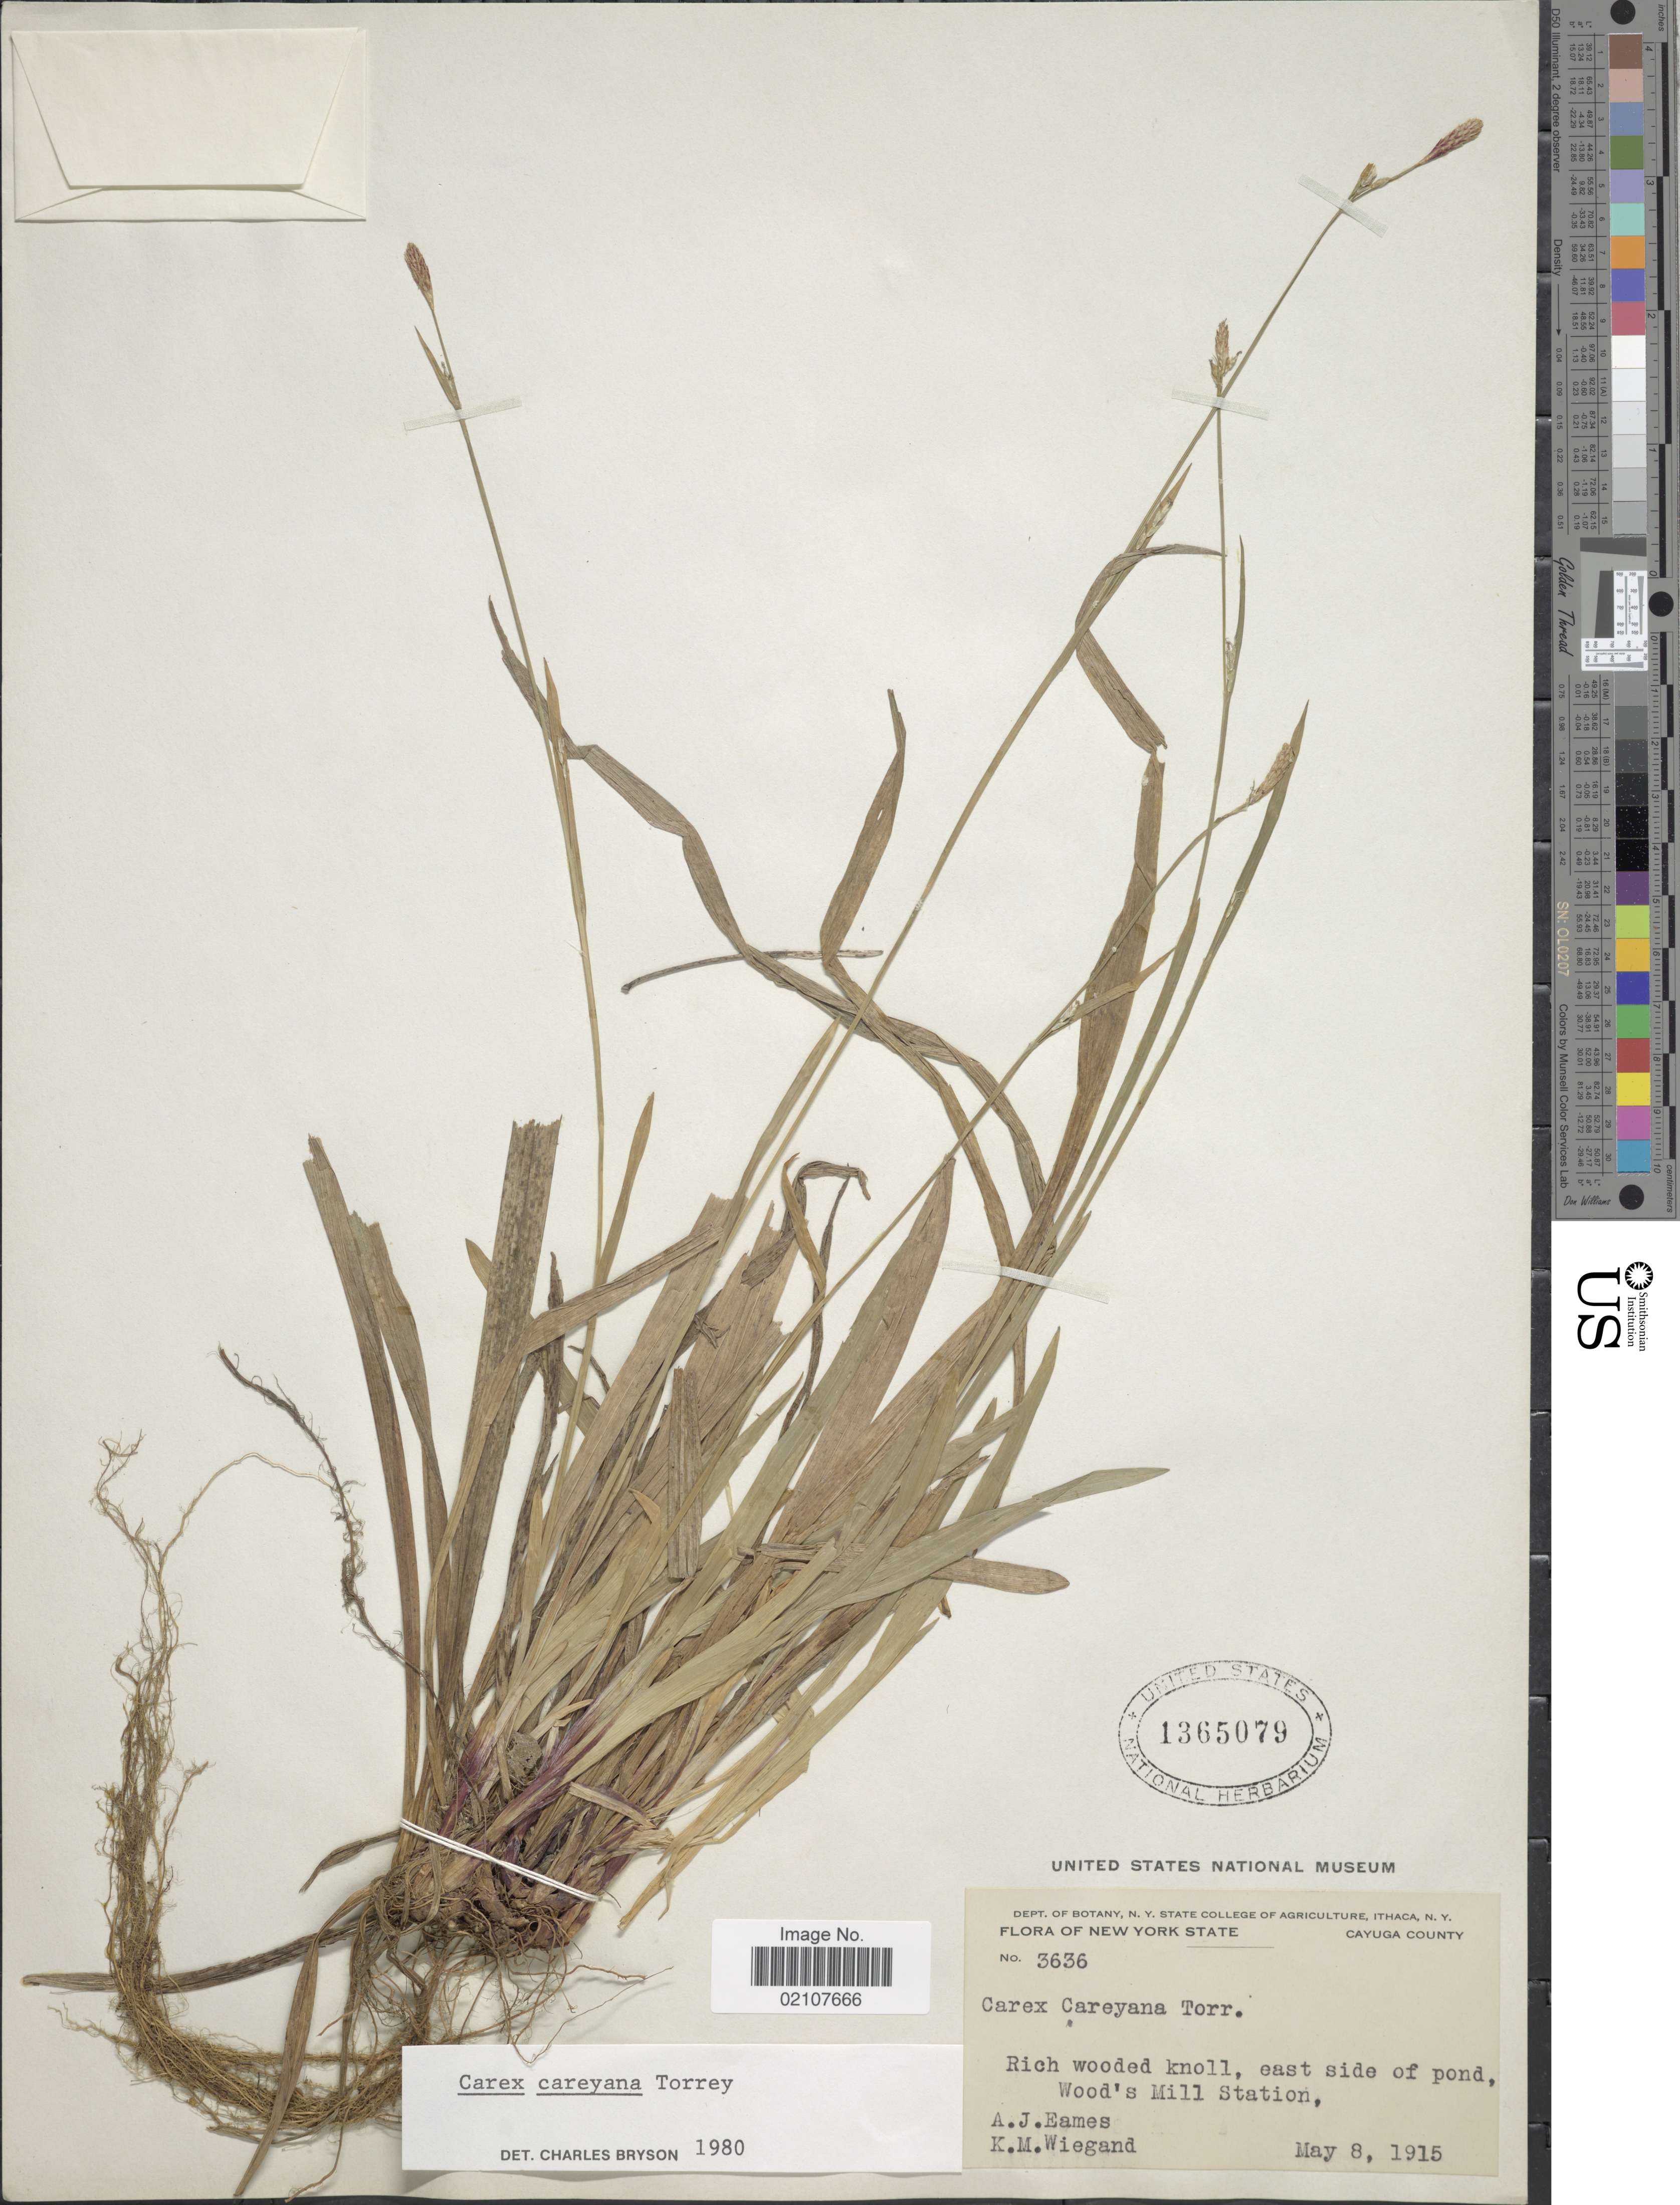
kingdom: Plantae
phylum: Tracheophyta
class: Liliopsida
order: Poales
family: Cyperaceae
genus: Carex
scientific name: Carex careyana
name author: Torr. ex Dewey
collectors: A. J. Eames & K. M. Wiegand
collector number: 3636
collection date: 1915-05-08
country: United States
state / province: New York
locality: New York State, Cayuga County. East side of pond, Wood's Mill Station.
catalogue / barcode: US 1365079